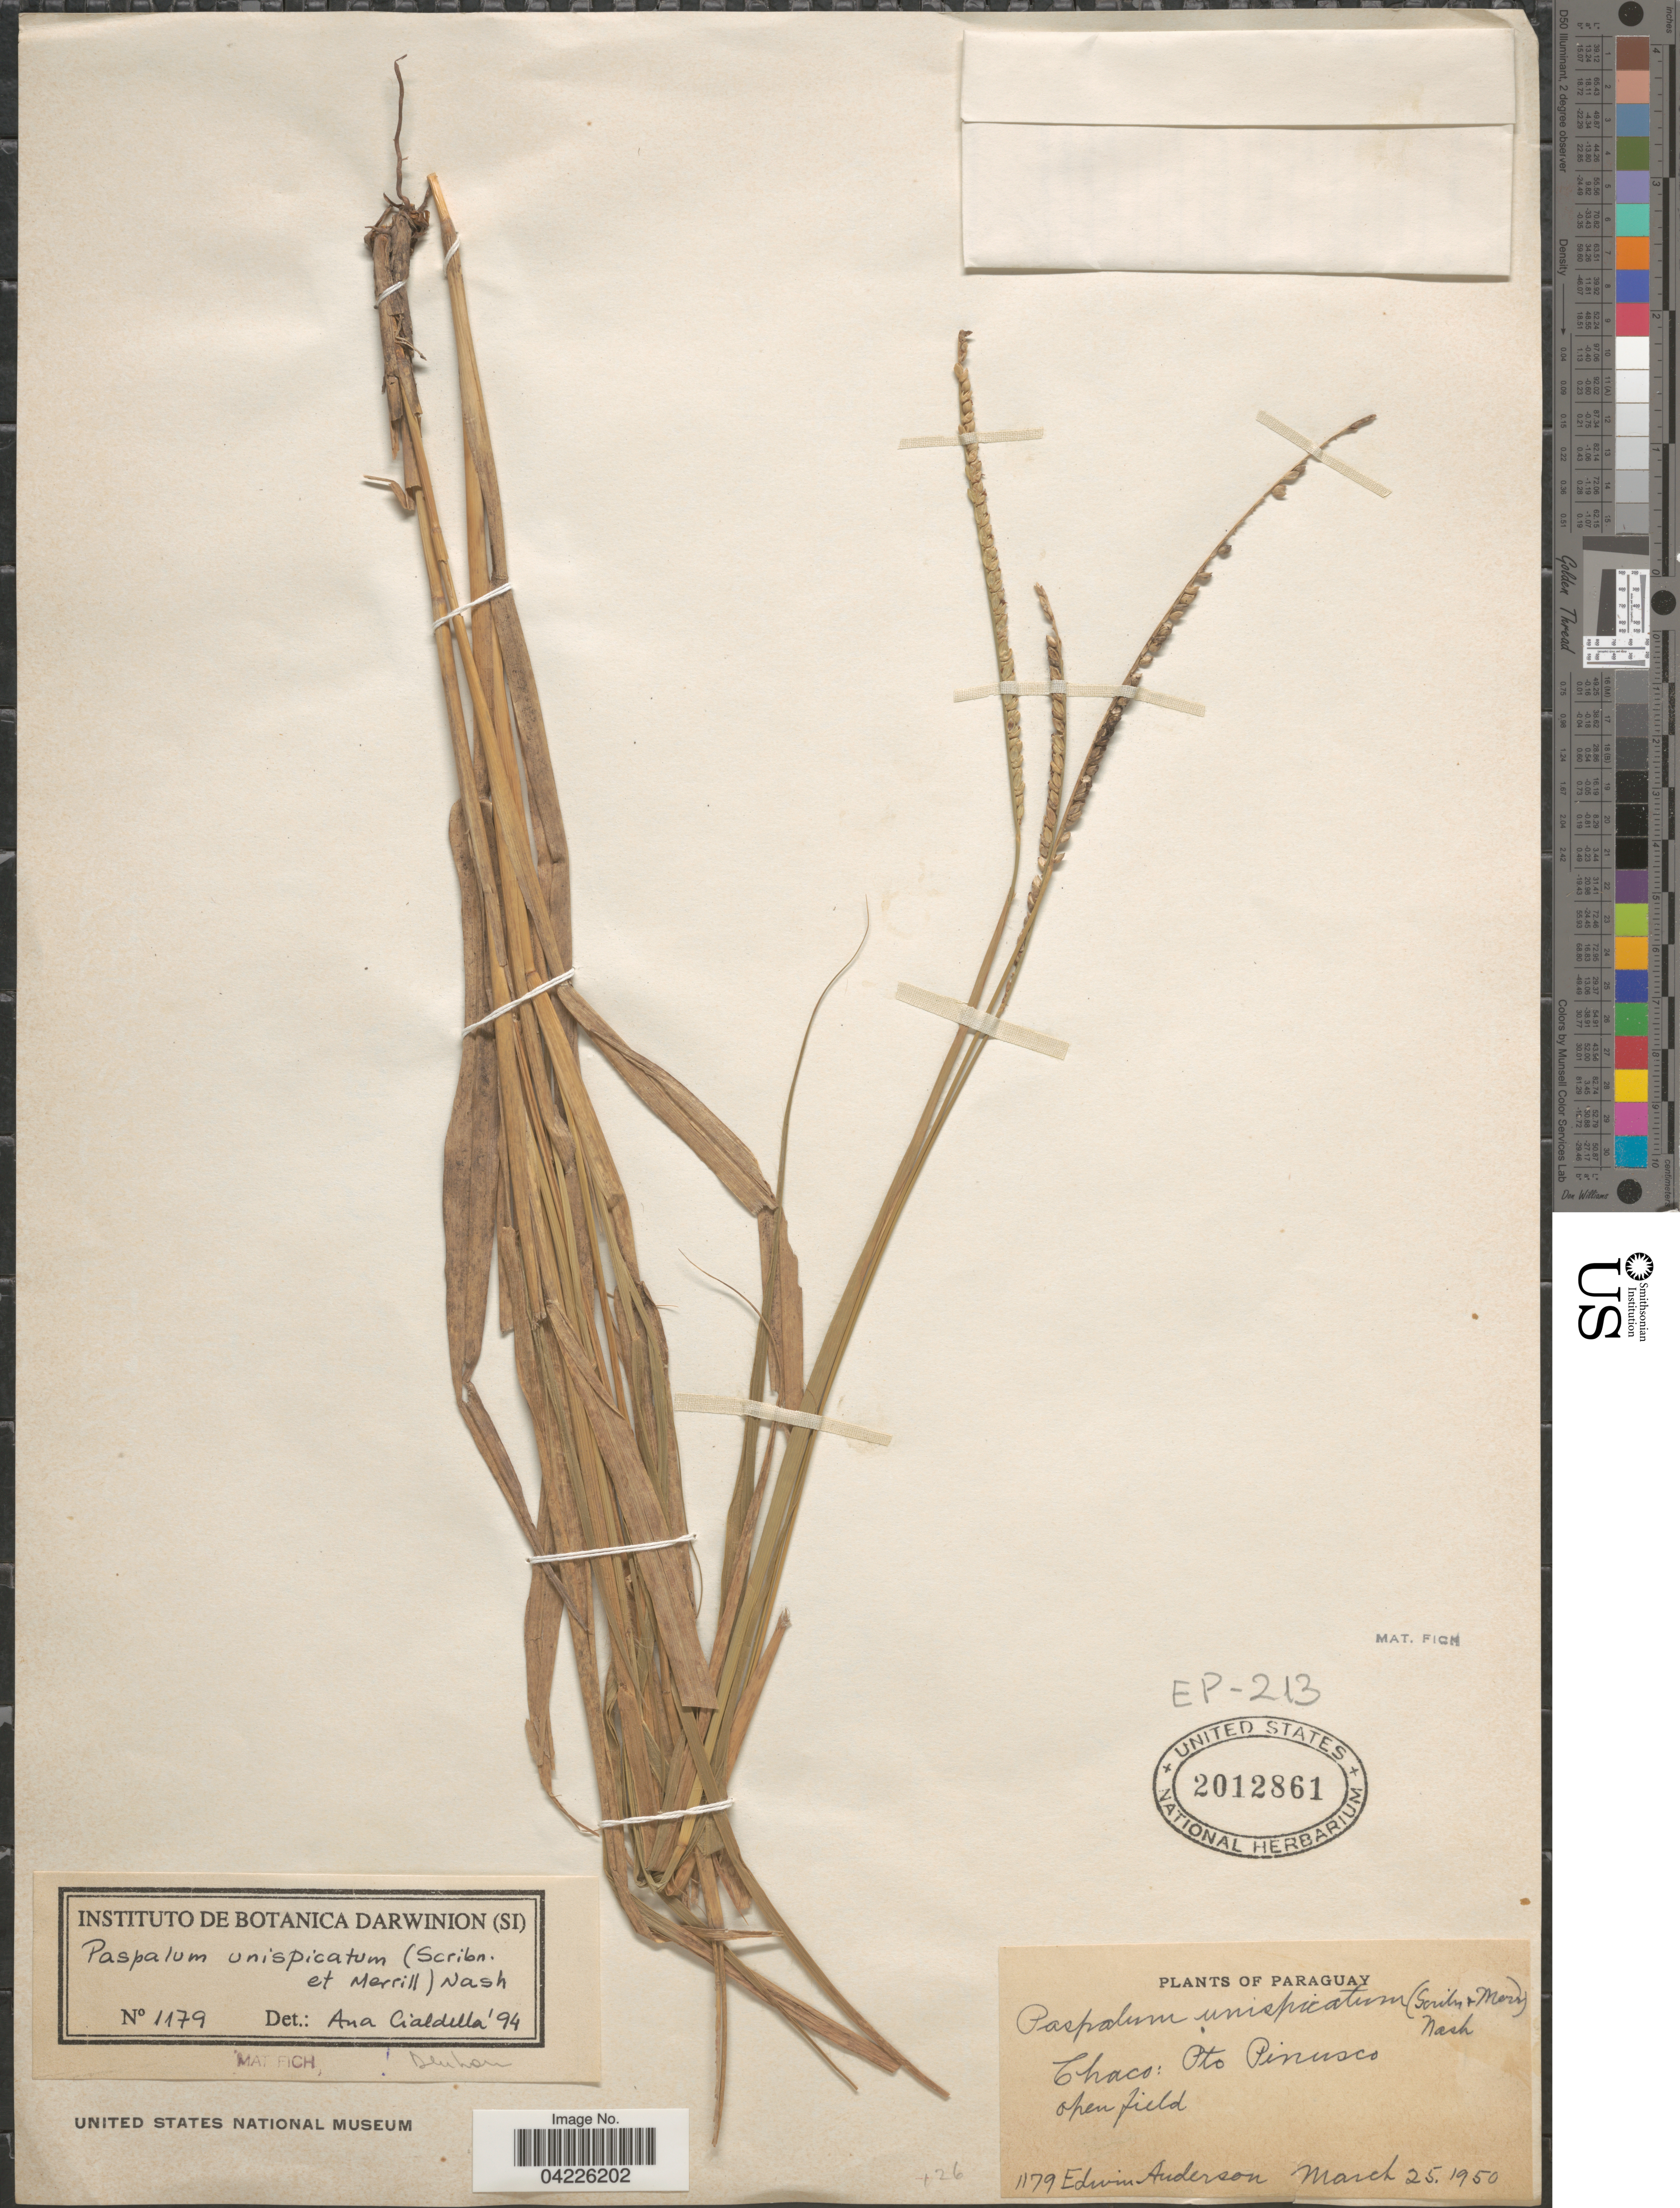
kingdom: Plantae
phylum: Tracheophyta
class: Liliopsida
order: Poales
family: Poaceae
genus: Paspalum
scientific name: Paspalum unispicatum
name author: (Scribn. & Merr.) Nash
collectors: E. Anderson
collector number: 1179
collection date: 1950-03-25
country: Paraguay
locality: Chaco: Pto Pinusco.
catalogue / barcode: US 2012861